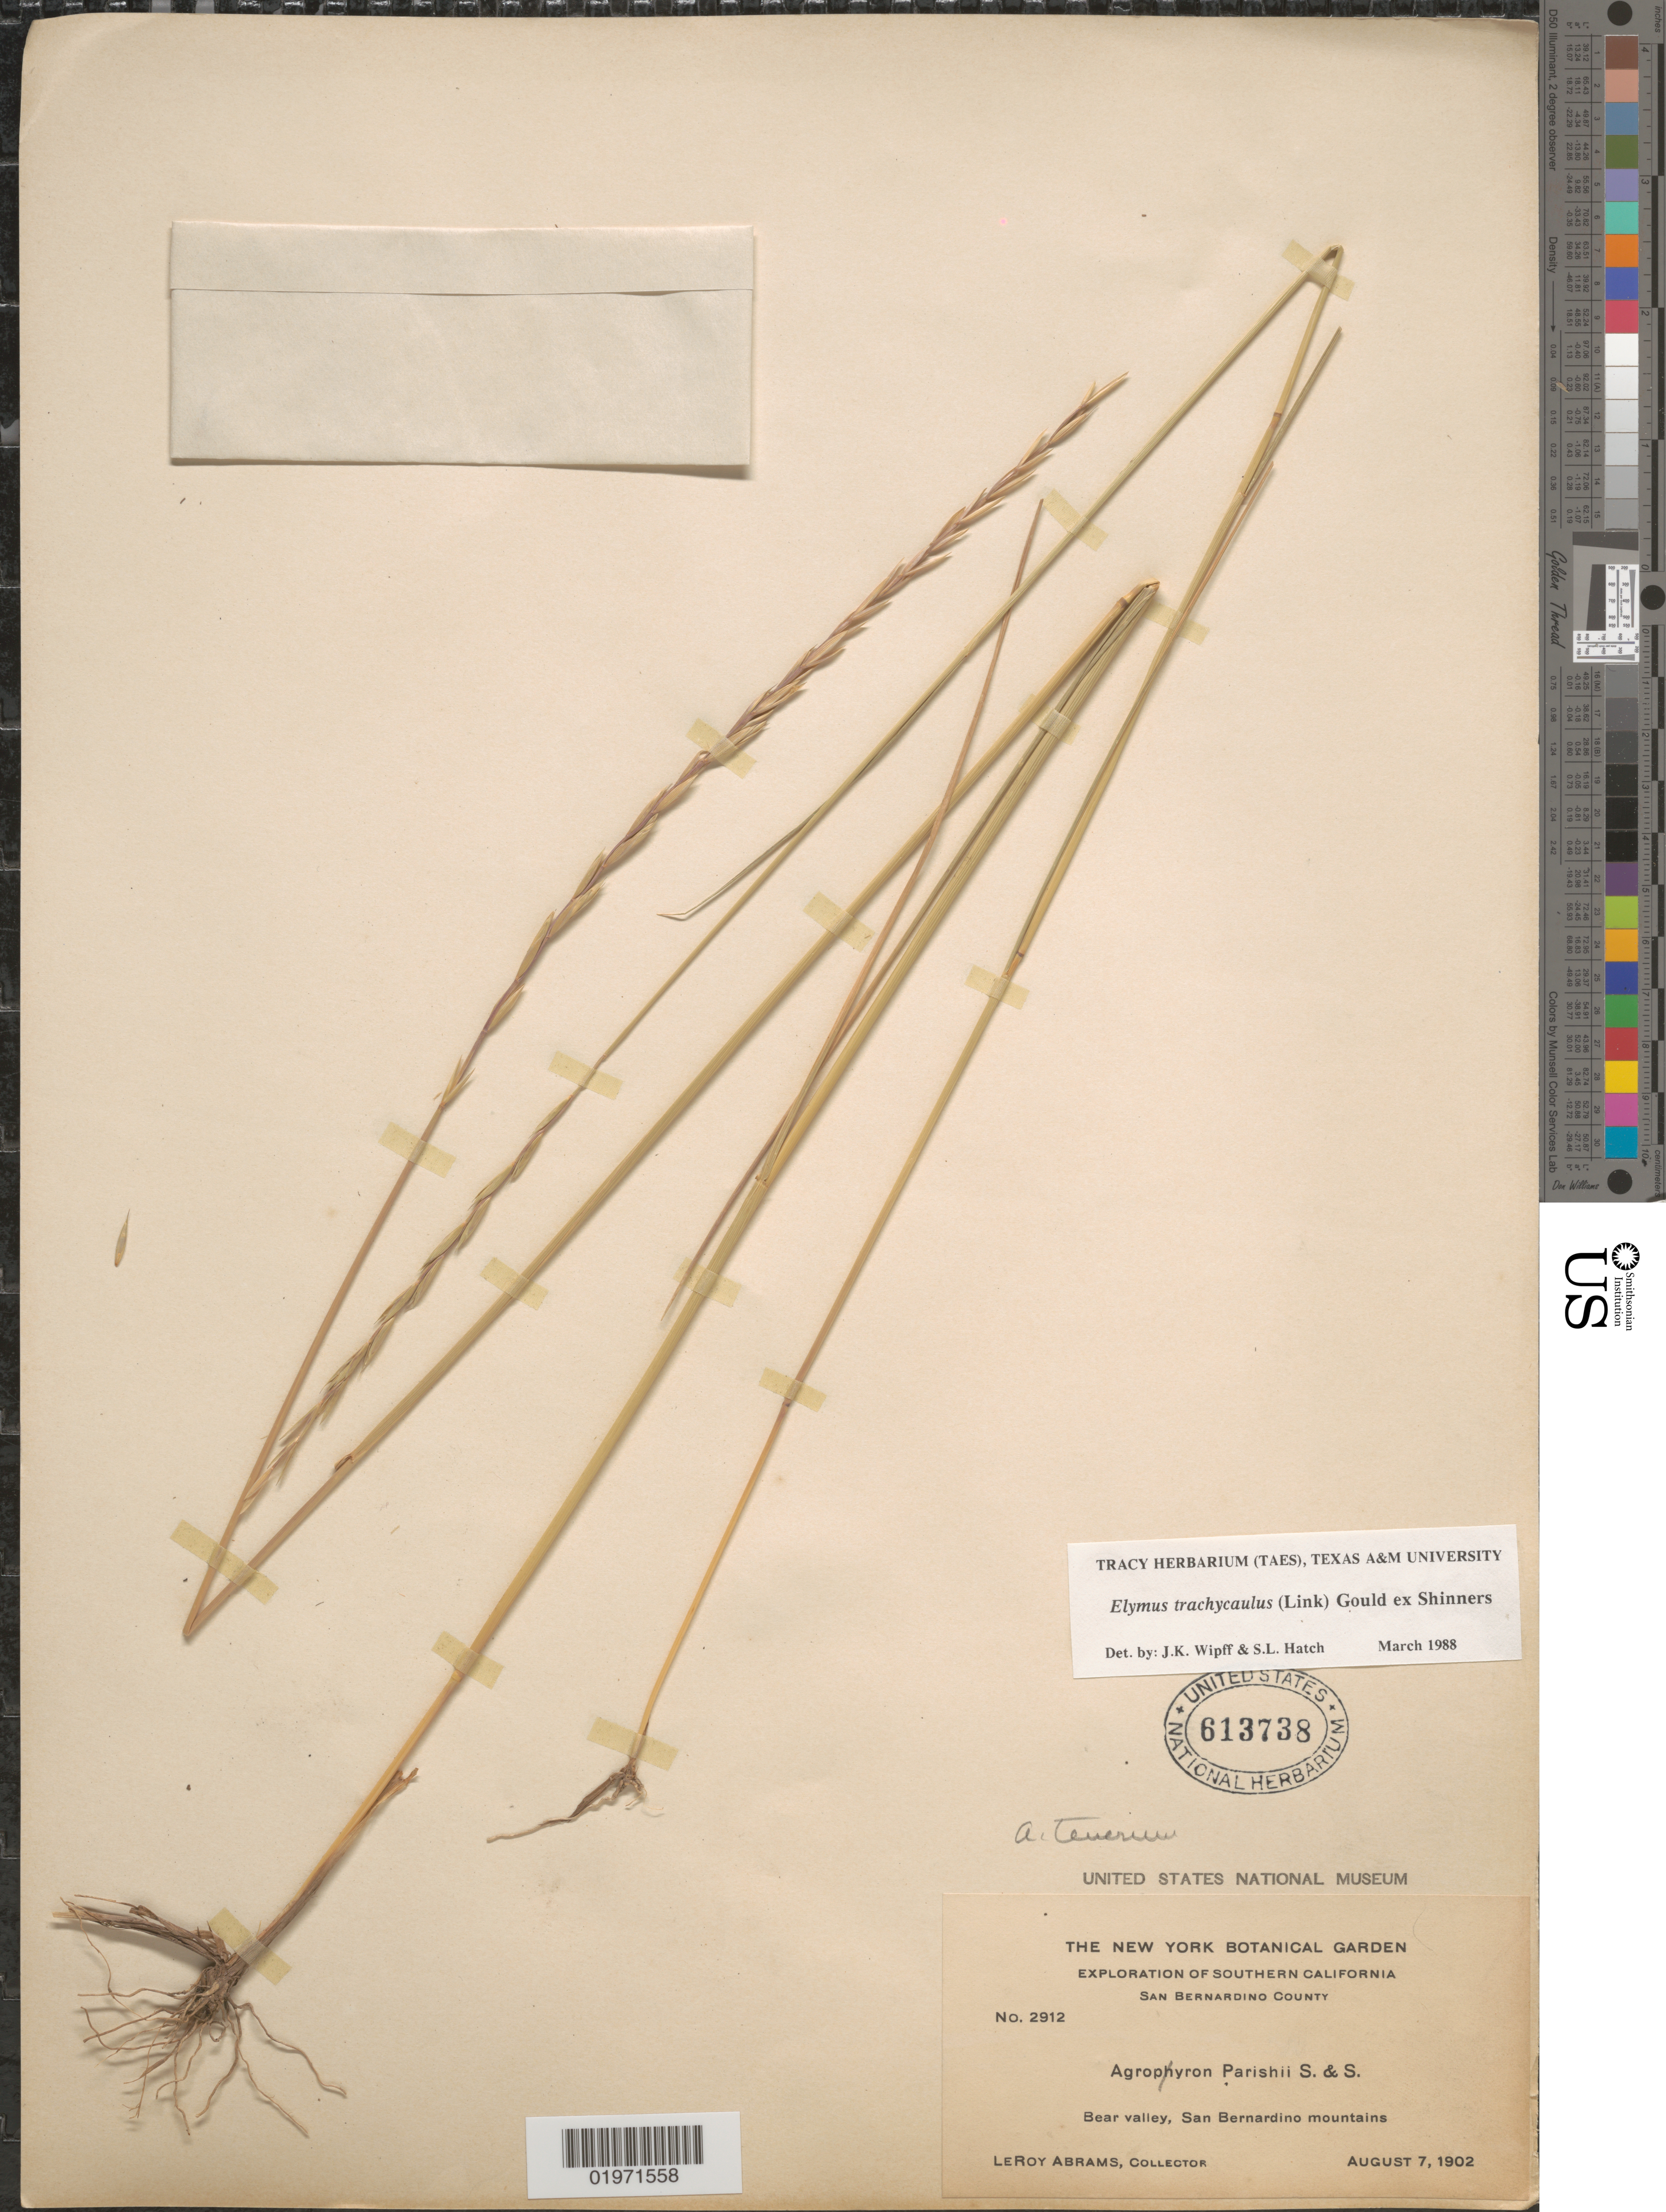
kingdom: Plantae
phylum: Tracheophyta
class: Liliopsida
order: Poales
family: Poaceae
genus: Elymus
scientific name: Elymus trachycaulus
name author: (Link) Gould ex Shinners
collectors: L. Abrams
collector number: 2912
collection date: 1902-08-07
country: United States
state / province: California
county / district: San Bernardino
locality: Exploration of Southern California. San Bernardino County. Bear valley, San Bernardino mountains.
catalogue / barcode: US 613738